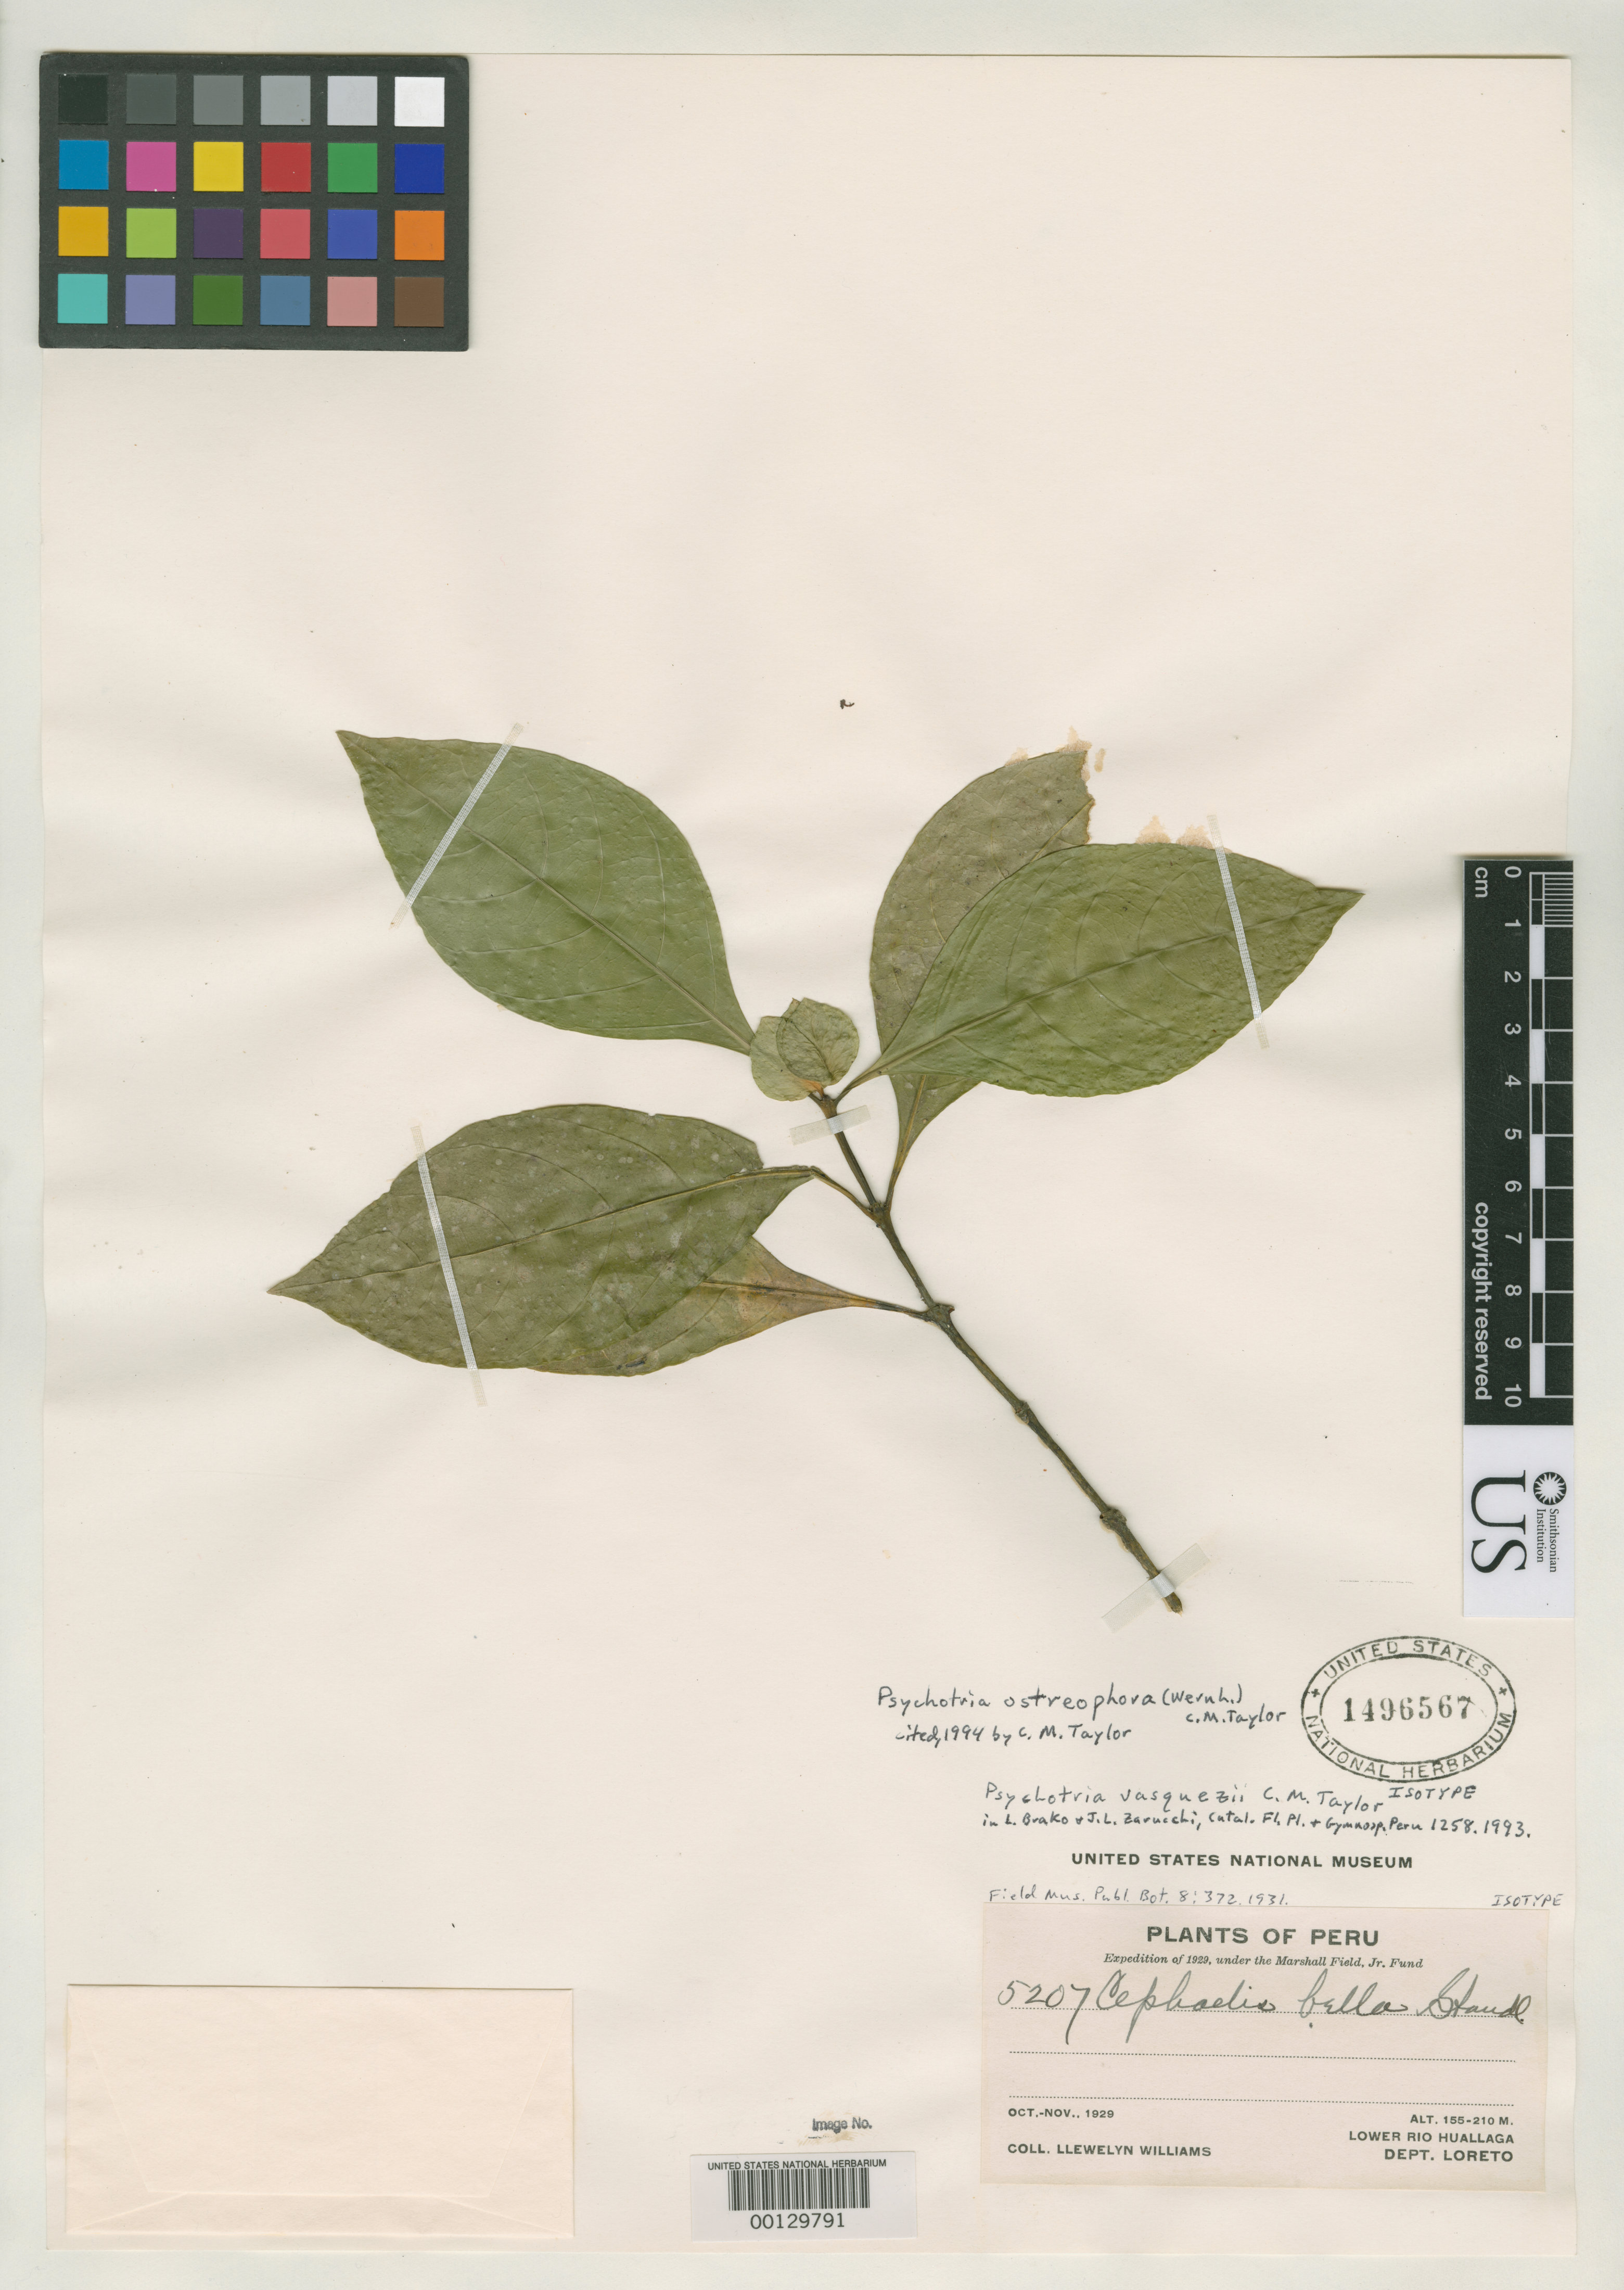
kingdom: Plantae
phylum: Tracheophyta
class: Magnoliopsida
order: Gentianales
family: Rubiaceae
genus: Cephaelis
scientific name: Cephaelis bella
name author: Standl.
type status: Isotype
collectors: Ll. Williams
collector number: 5207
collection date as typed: Oct 1929 to -- Nov 1929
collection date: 1929-10/1929-11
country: Peru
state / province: Loreto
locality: Yurimaguas, lower Rio Huallaga.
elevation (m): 155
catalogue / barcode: US 1496567-2